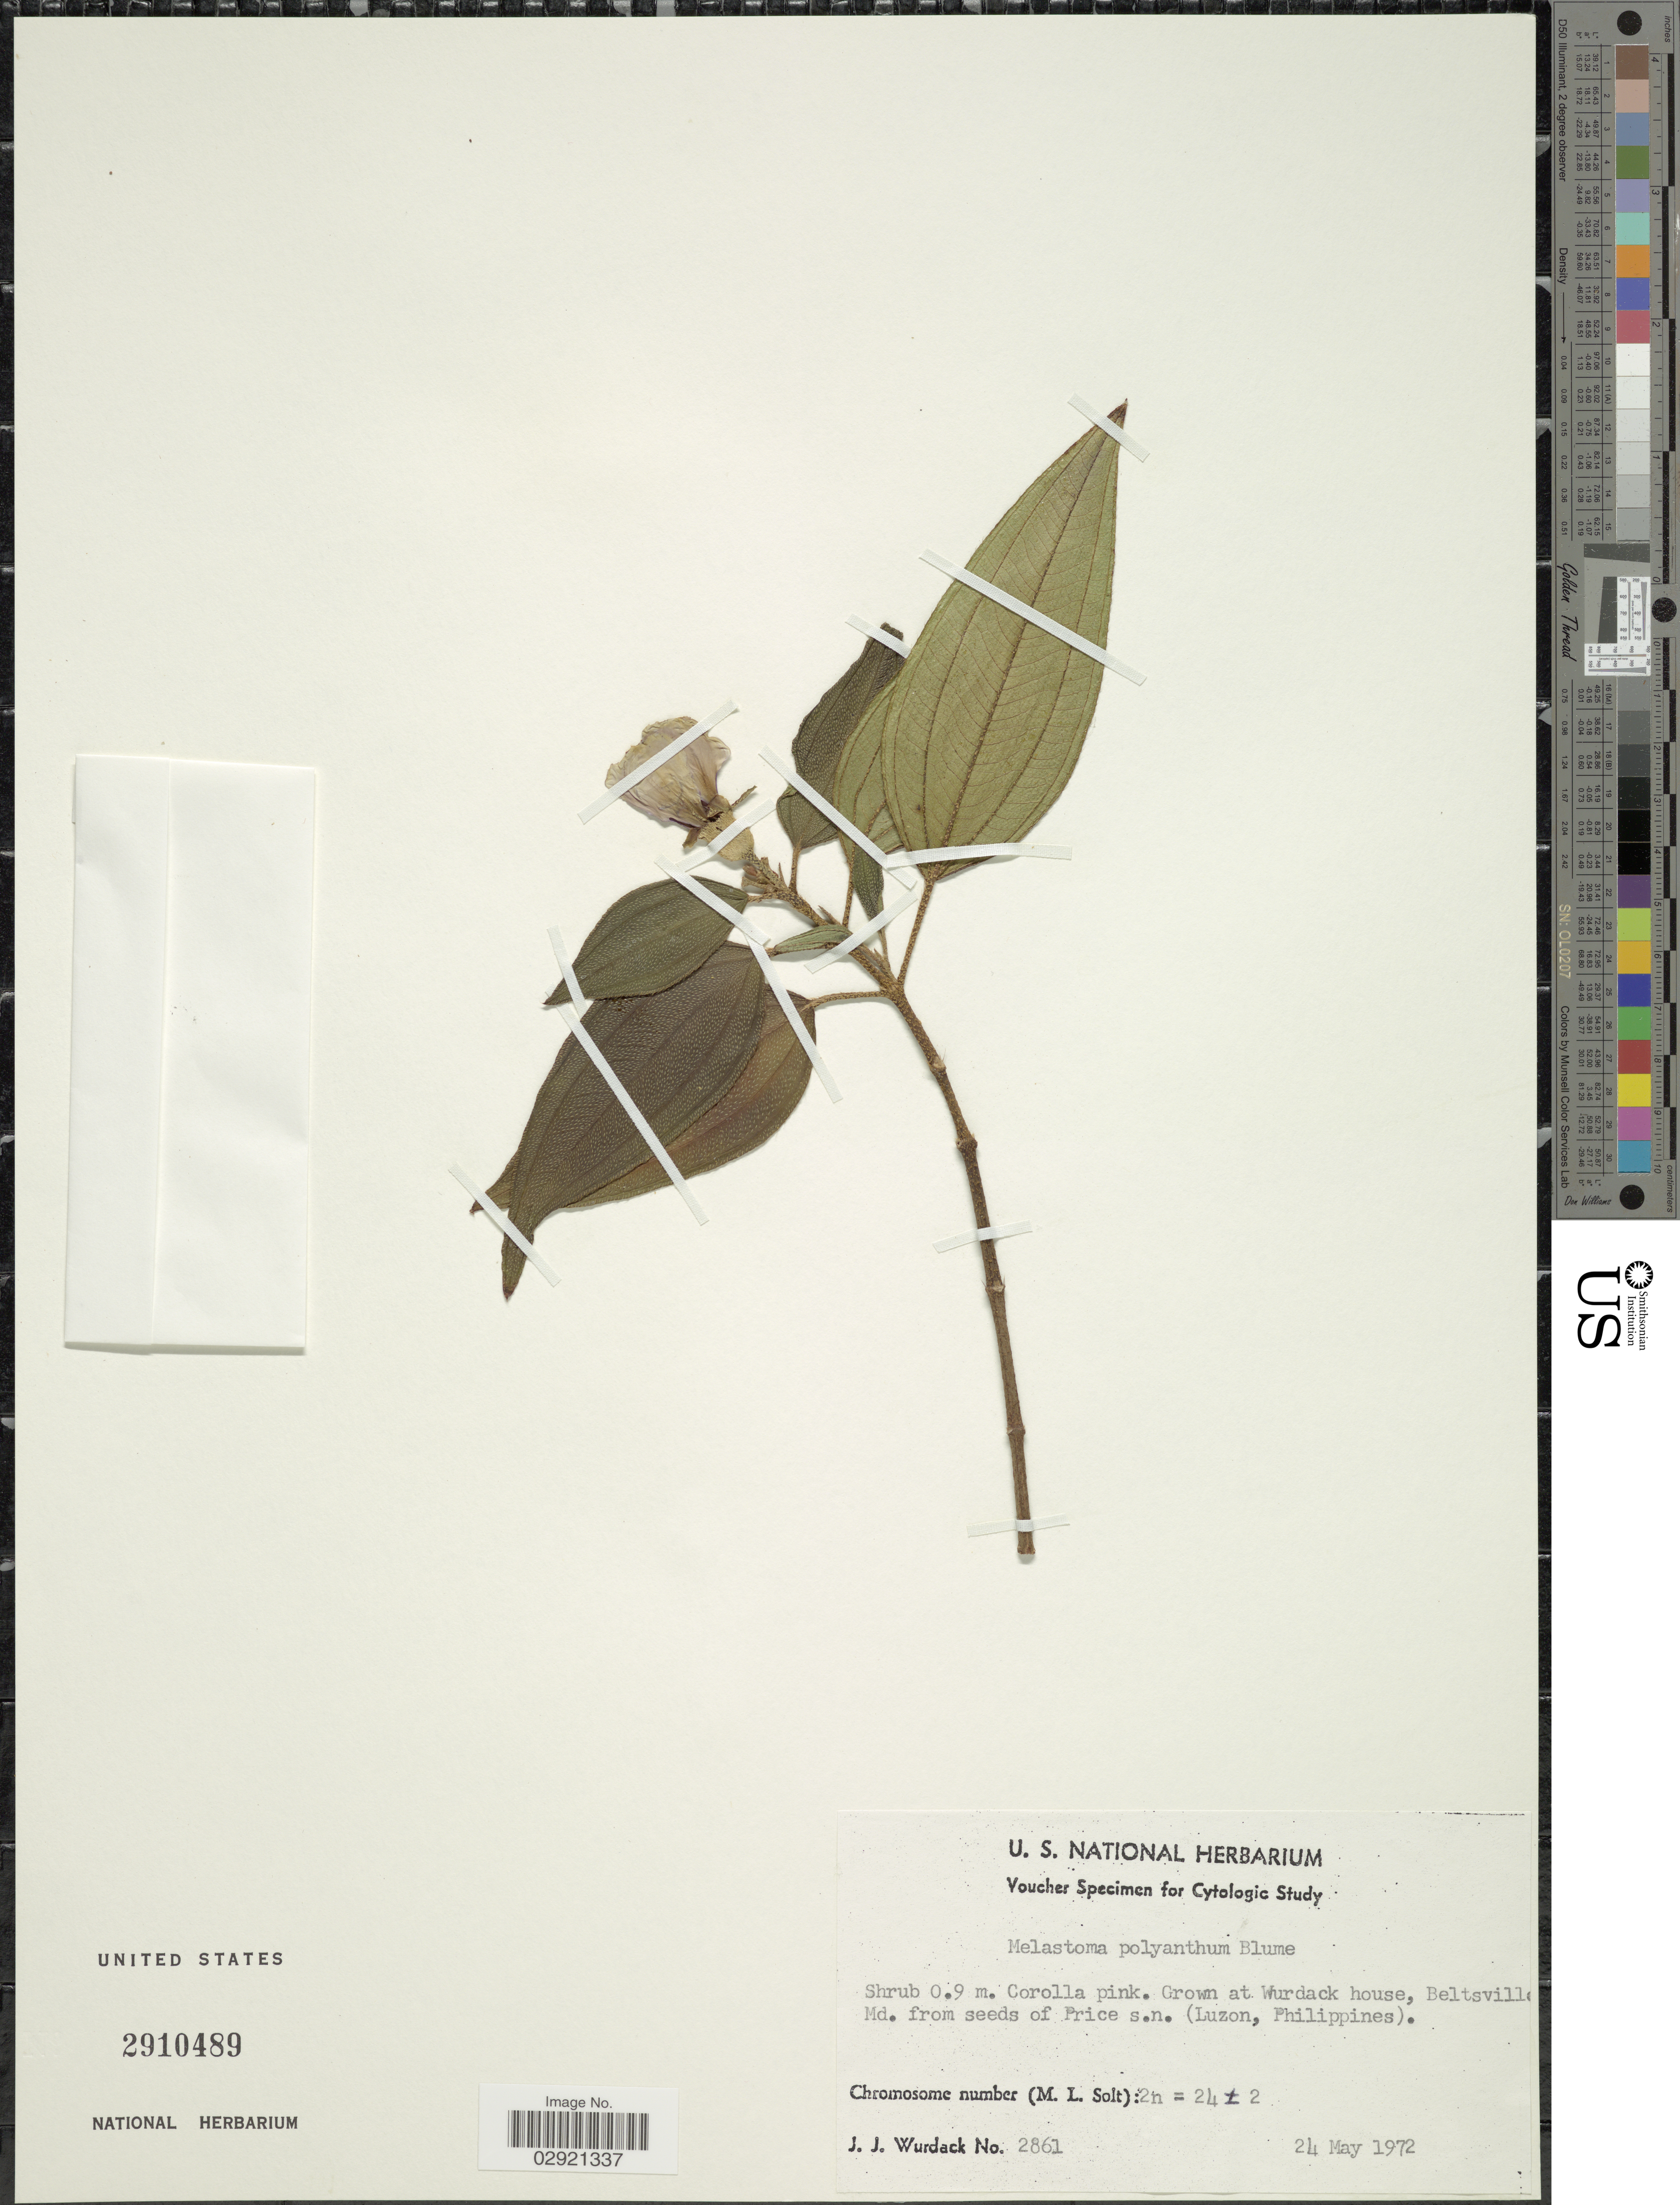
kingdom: Plantae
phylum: Tracheophyta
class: Magnoliopsida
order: Myrtales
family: Melastomataceae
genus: Melastoma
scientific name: Melastoma malabathricum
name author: L.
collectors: J. J. Wurdack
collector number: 2861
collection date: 1972-05-24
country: United States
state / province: Maryland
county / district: Prince George's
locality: At Wurdack house, Beltsville. Md.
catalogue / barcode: US 2910489